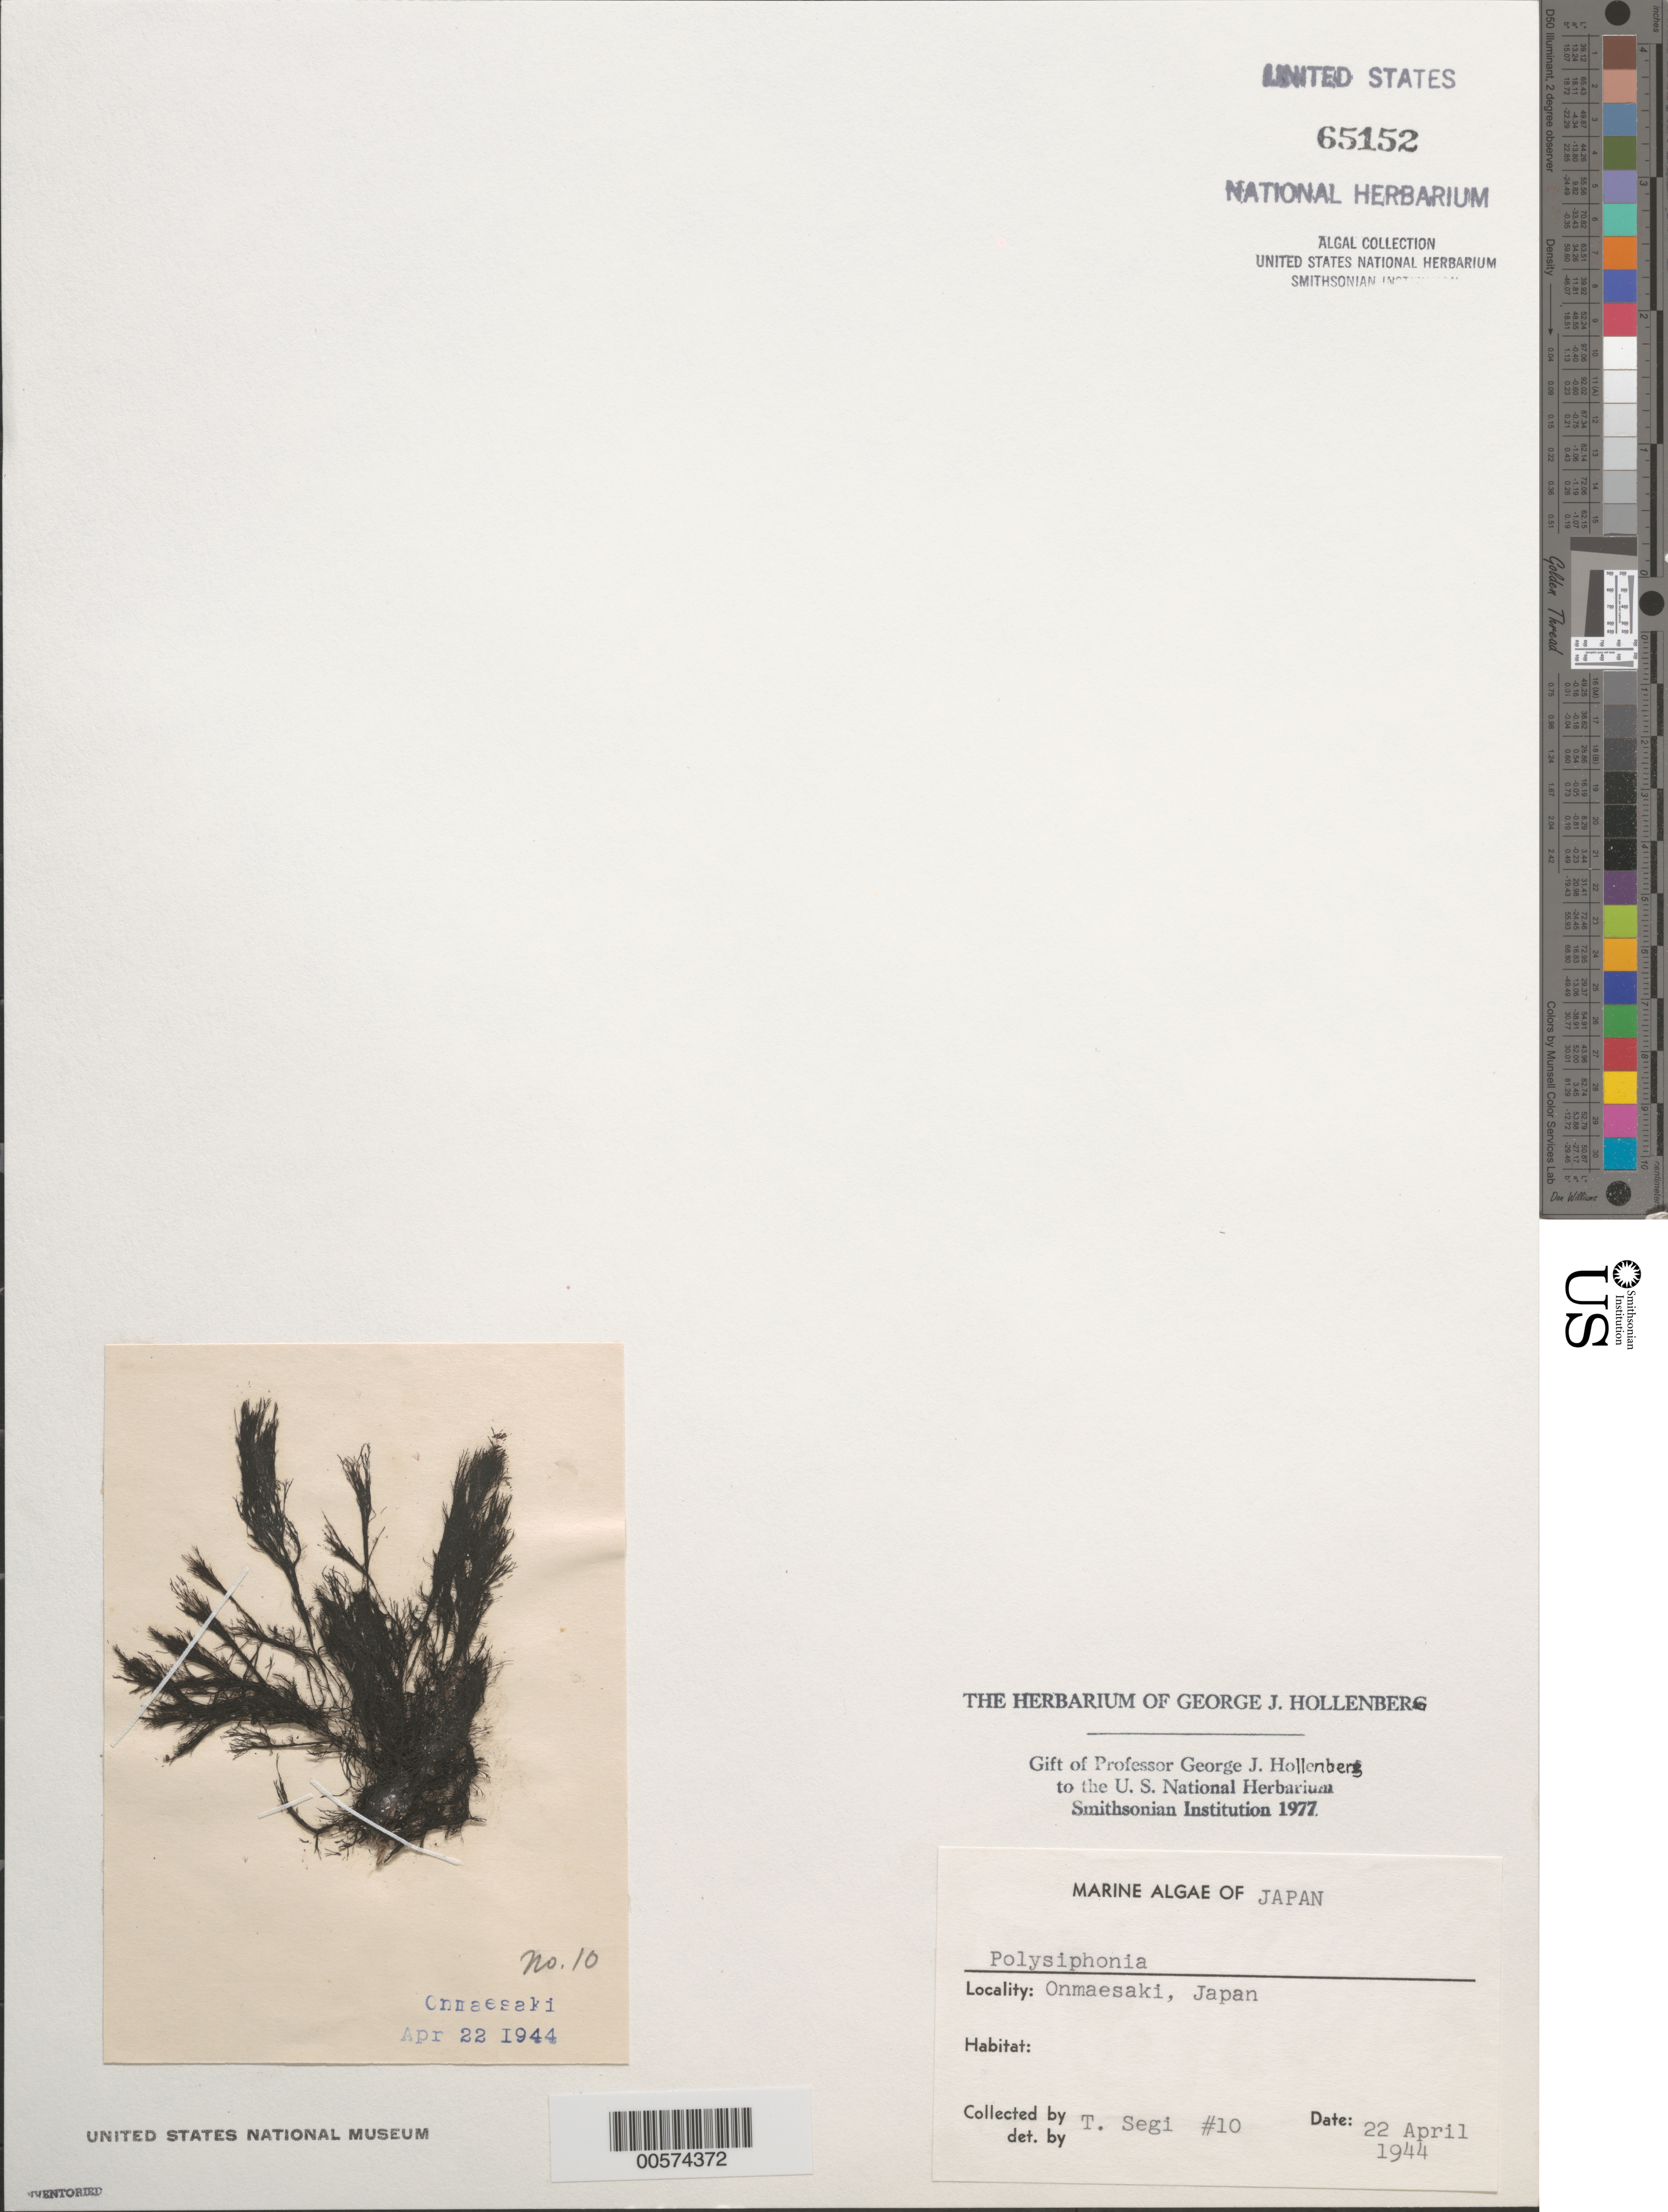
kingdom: Plantae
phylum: Rhodophyta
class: Florideophyceae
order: Ceramiales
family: Rhodomelaceae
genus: Polysiphonia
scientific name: Polysiphonia sp.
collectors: T. Segi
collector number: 10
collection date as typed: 22 Apr 1944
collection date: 1944-04-22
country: Japan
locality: Onmaesaki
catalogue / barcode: US 65152